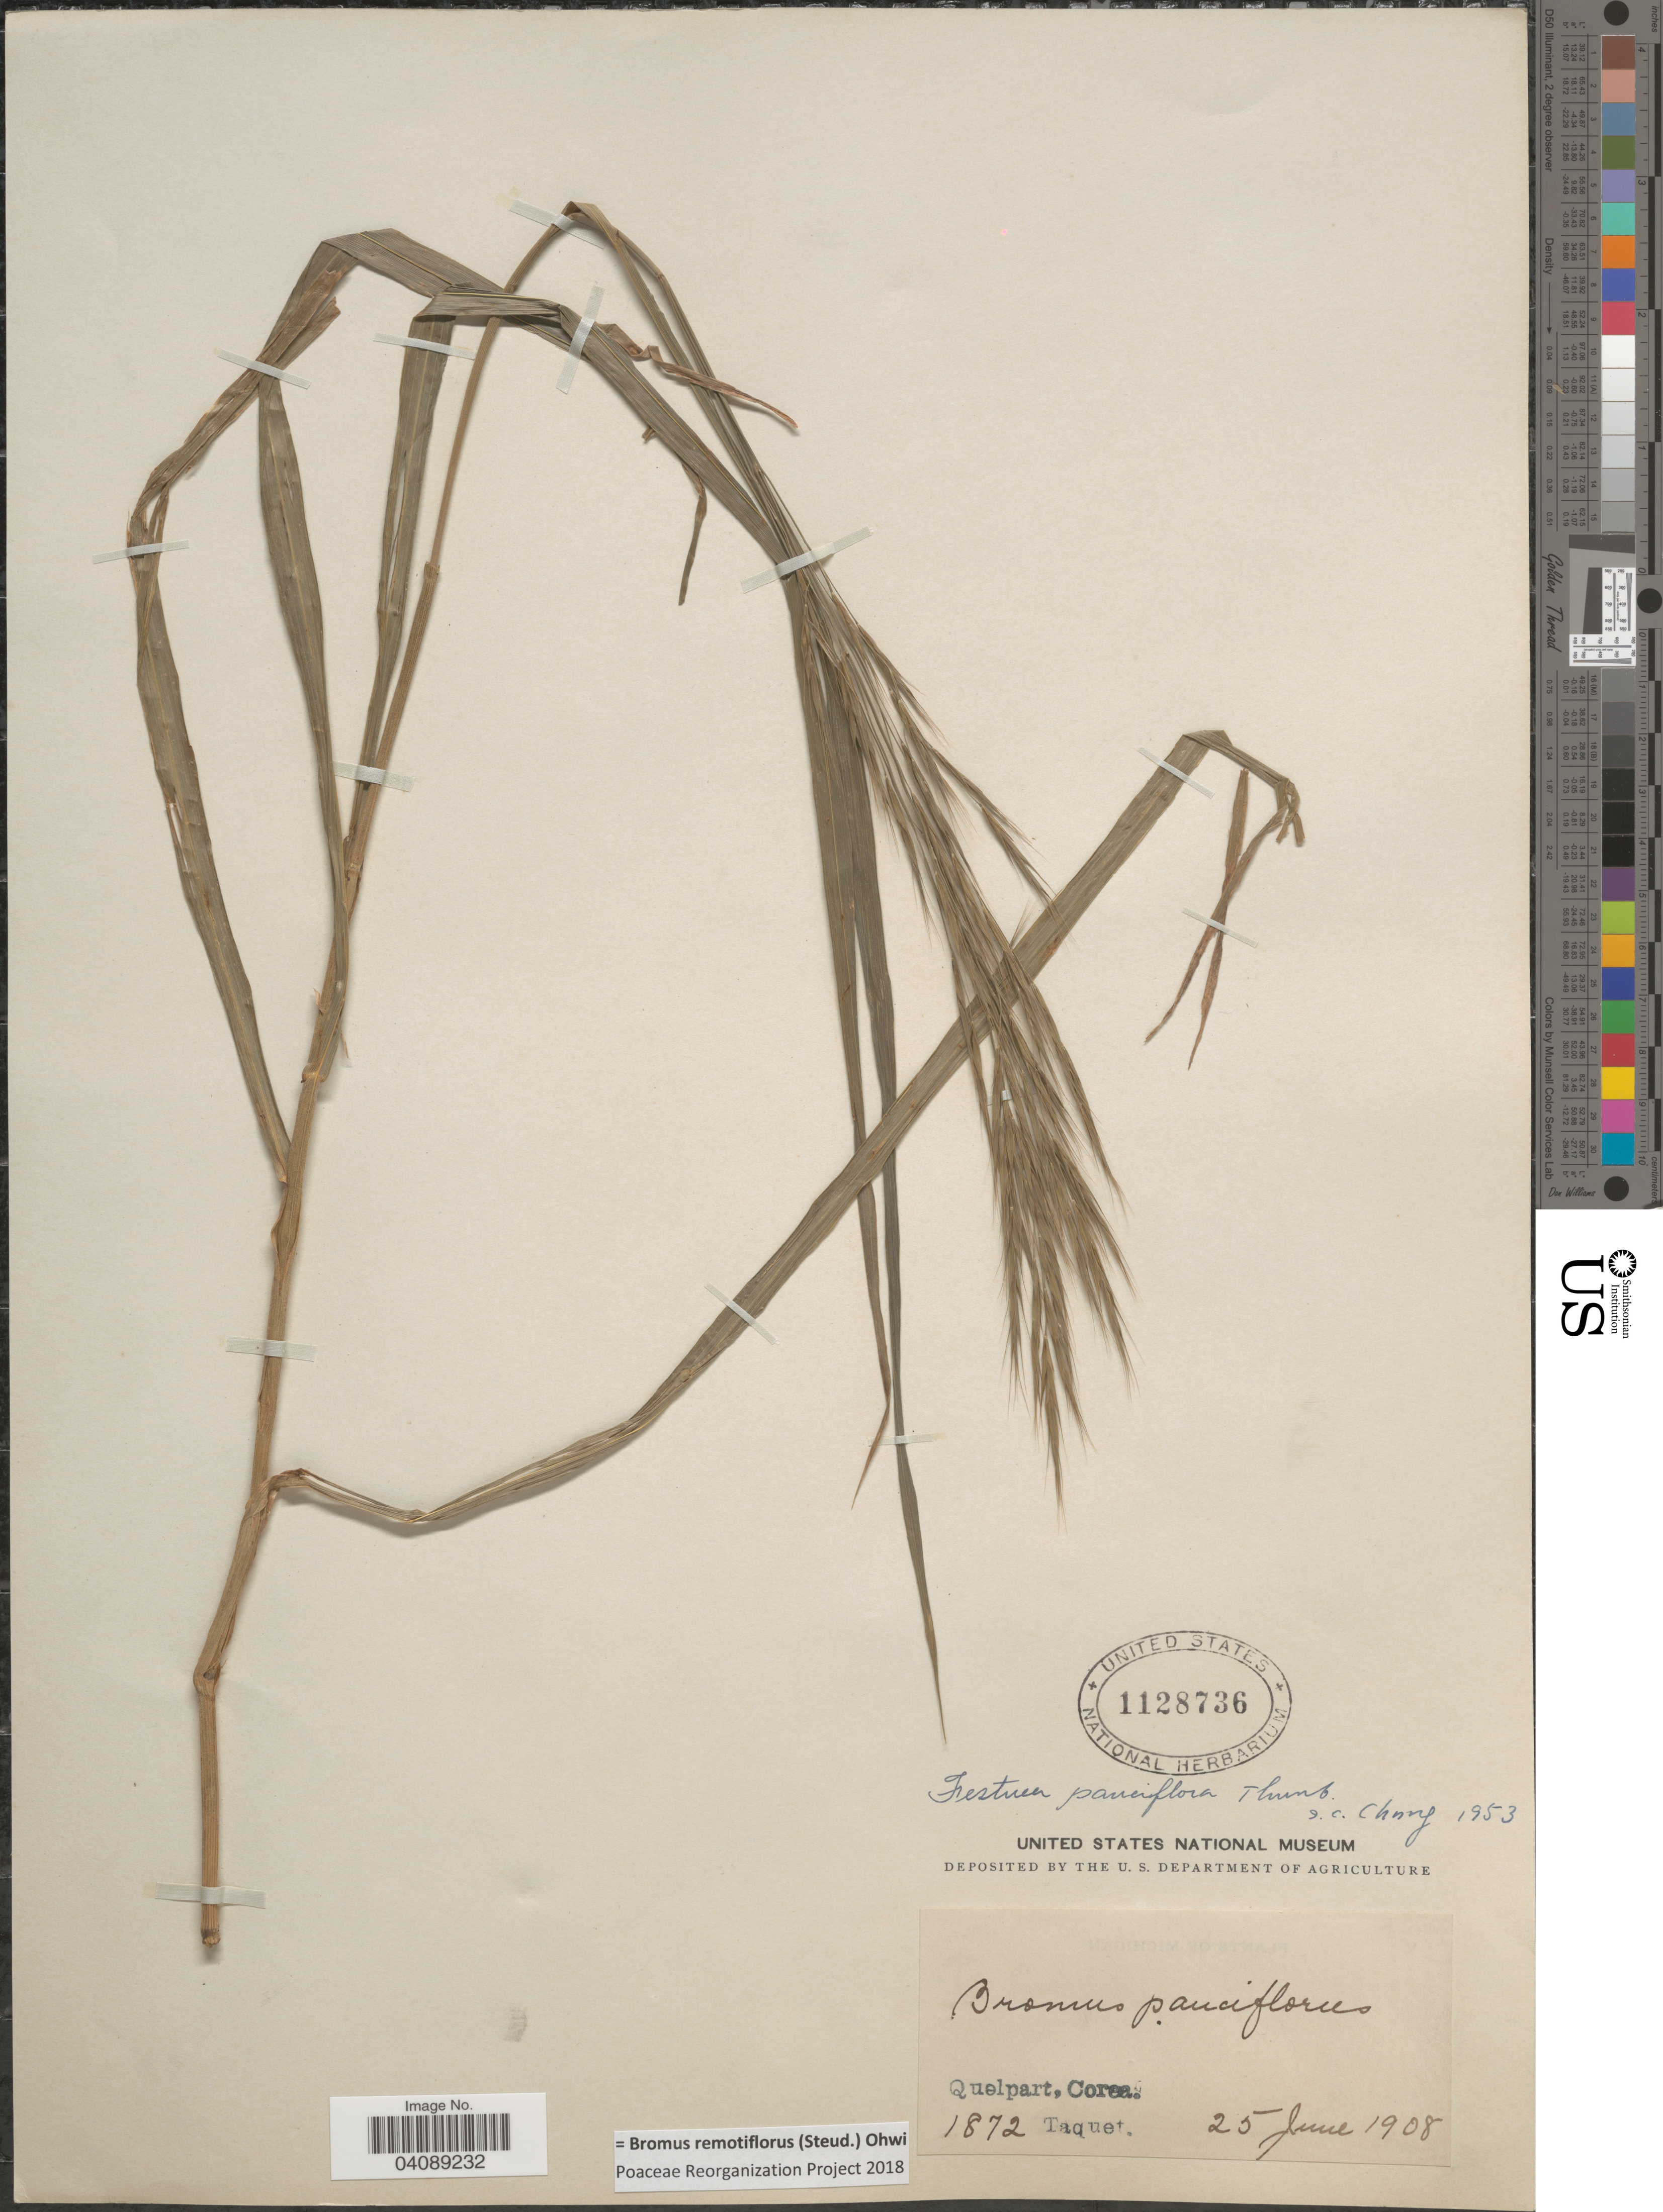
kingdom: Plantae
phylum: Tracheophyta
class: Liliopsida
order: Poales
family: Poaceae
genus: Bromus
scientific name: Bromus remotiflorus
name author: (Steud.) Ohwi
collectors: Taquet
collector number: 1872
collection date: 1908-06-25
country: South Korea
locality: Quelpart, Corea.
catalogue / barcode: US 1128736